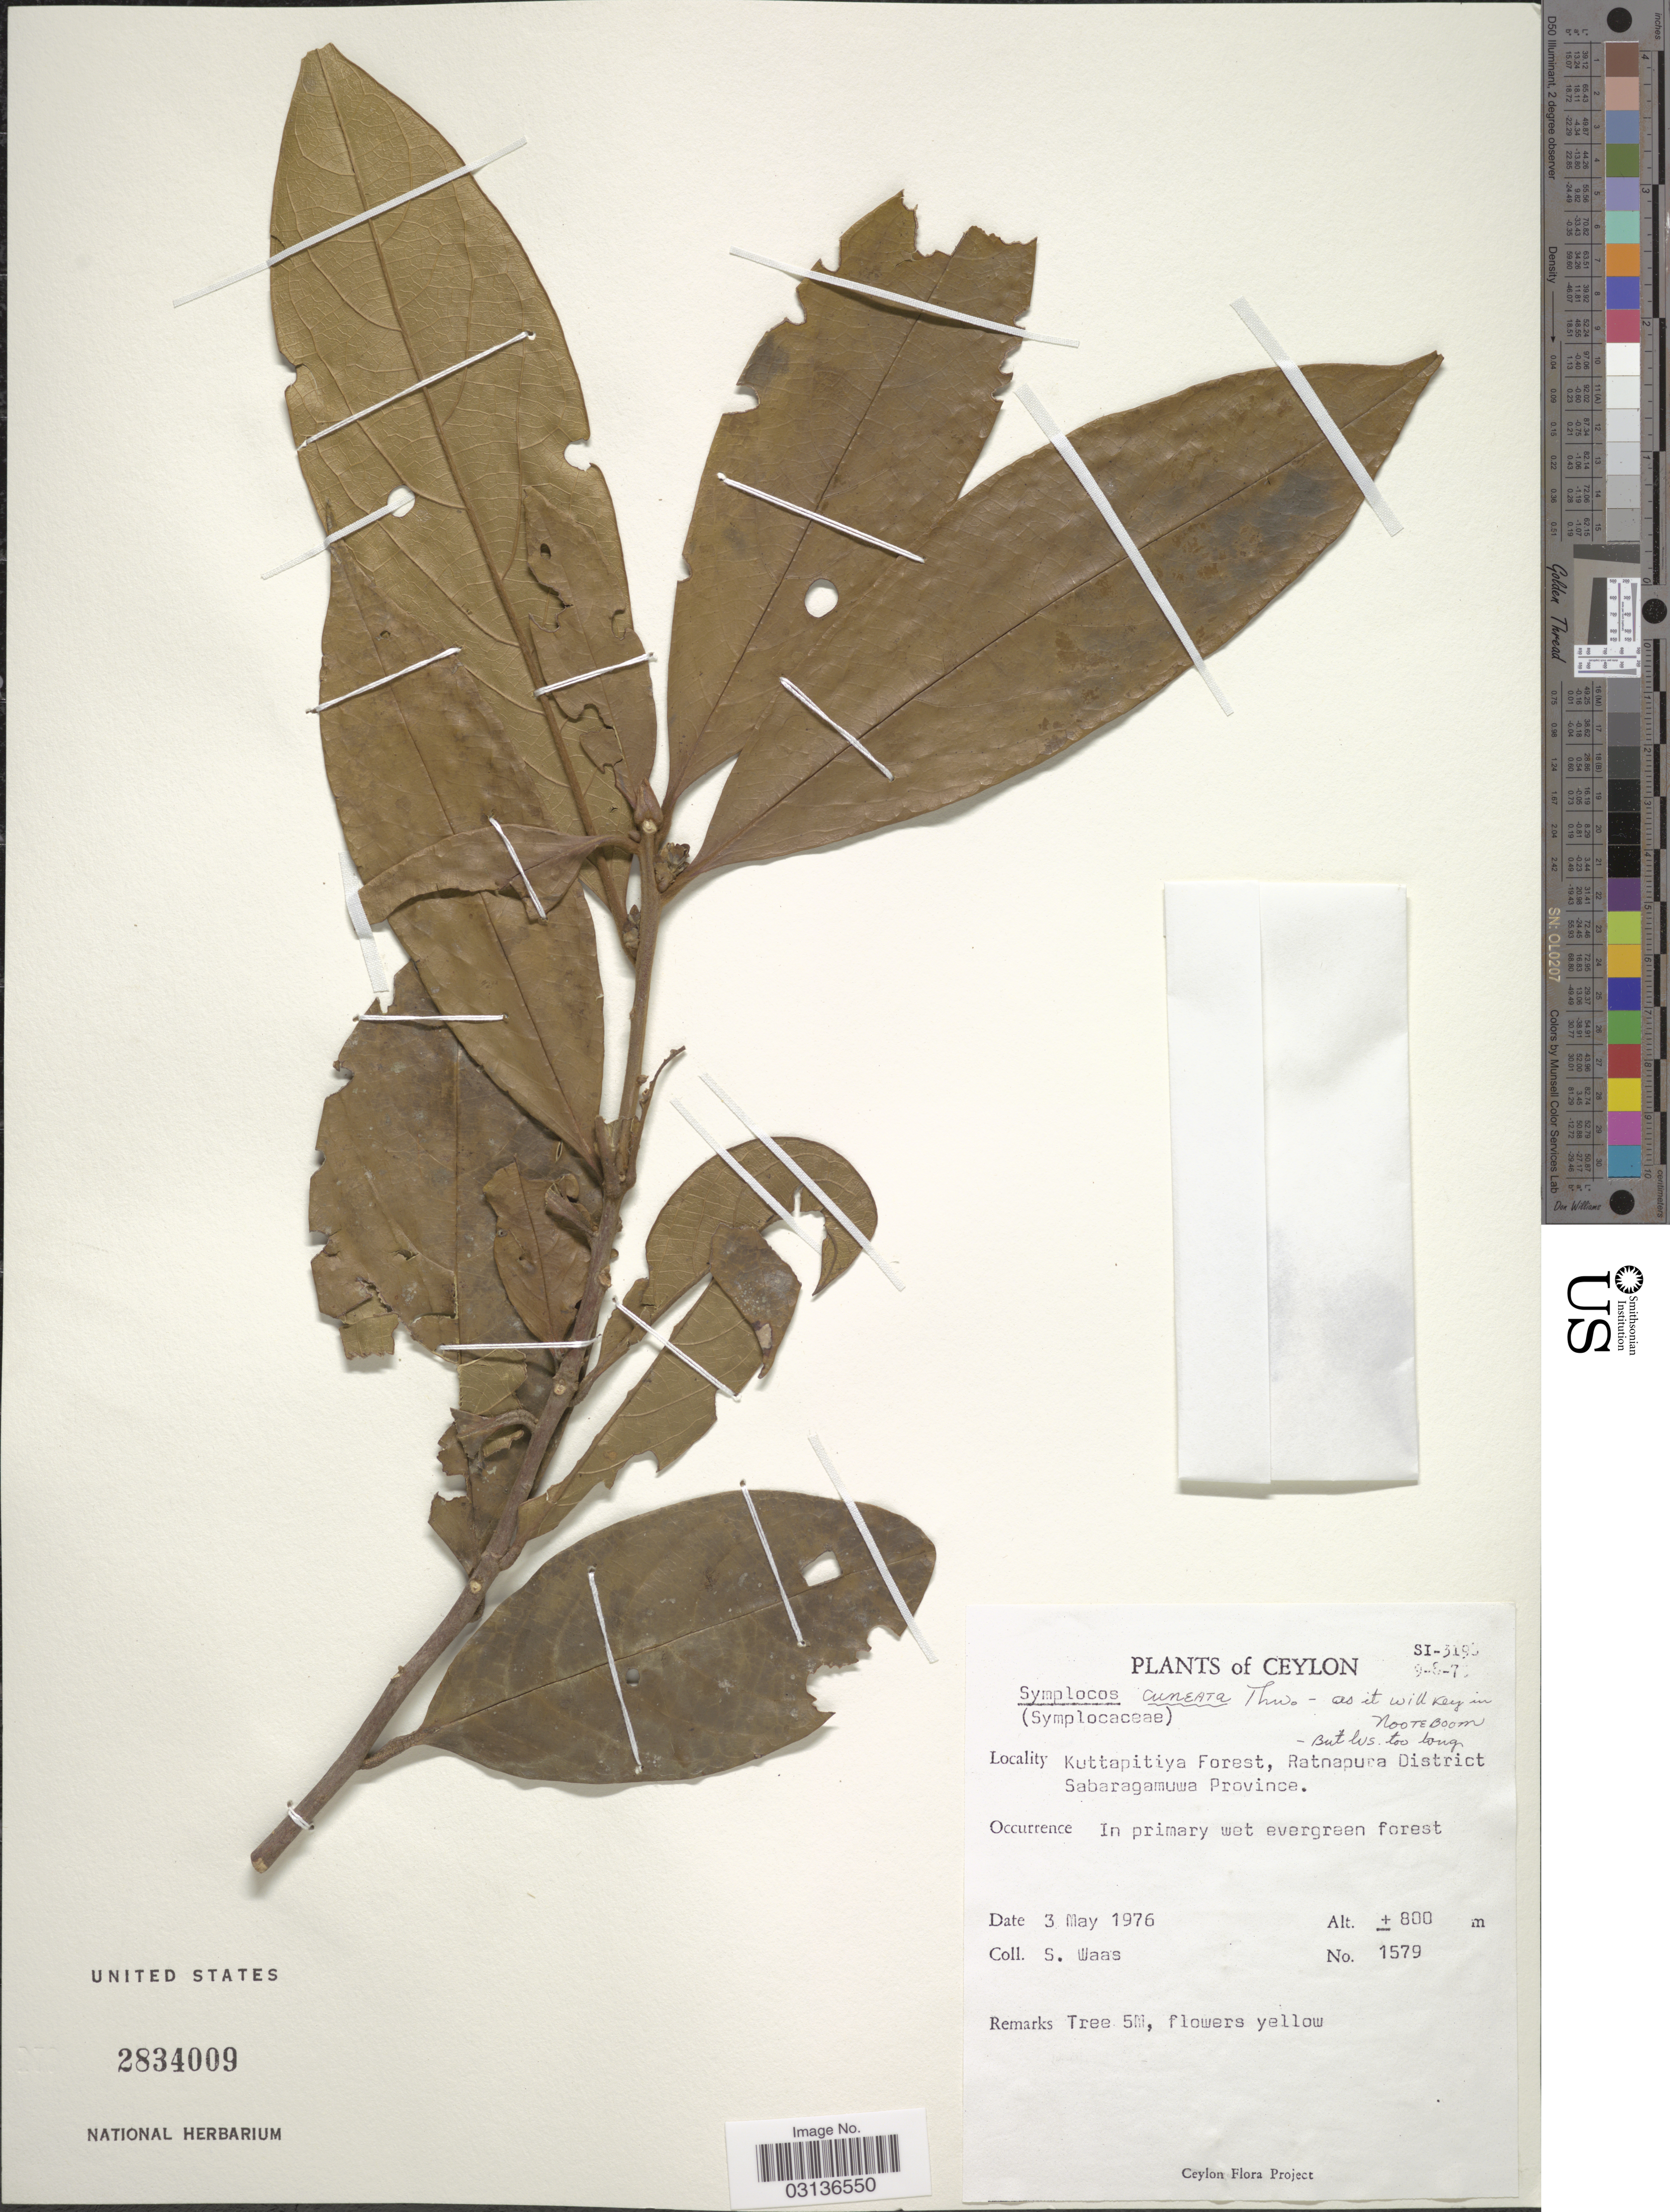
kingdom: Plantae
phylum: Tracheophyta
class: Magnoliopsida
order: Ericales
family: Symplocaceae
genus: Symplocos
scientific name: Symplocos cuneata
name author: Thwaites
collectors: S. Waas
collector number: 1579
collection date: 1976-05-03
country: Sri Lanka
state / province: Sabaragamuwa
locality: Ceylon. Kuttapitiya Forest, Ratnapura District.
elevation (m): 800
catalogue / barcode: US 2834009